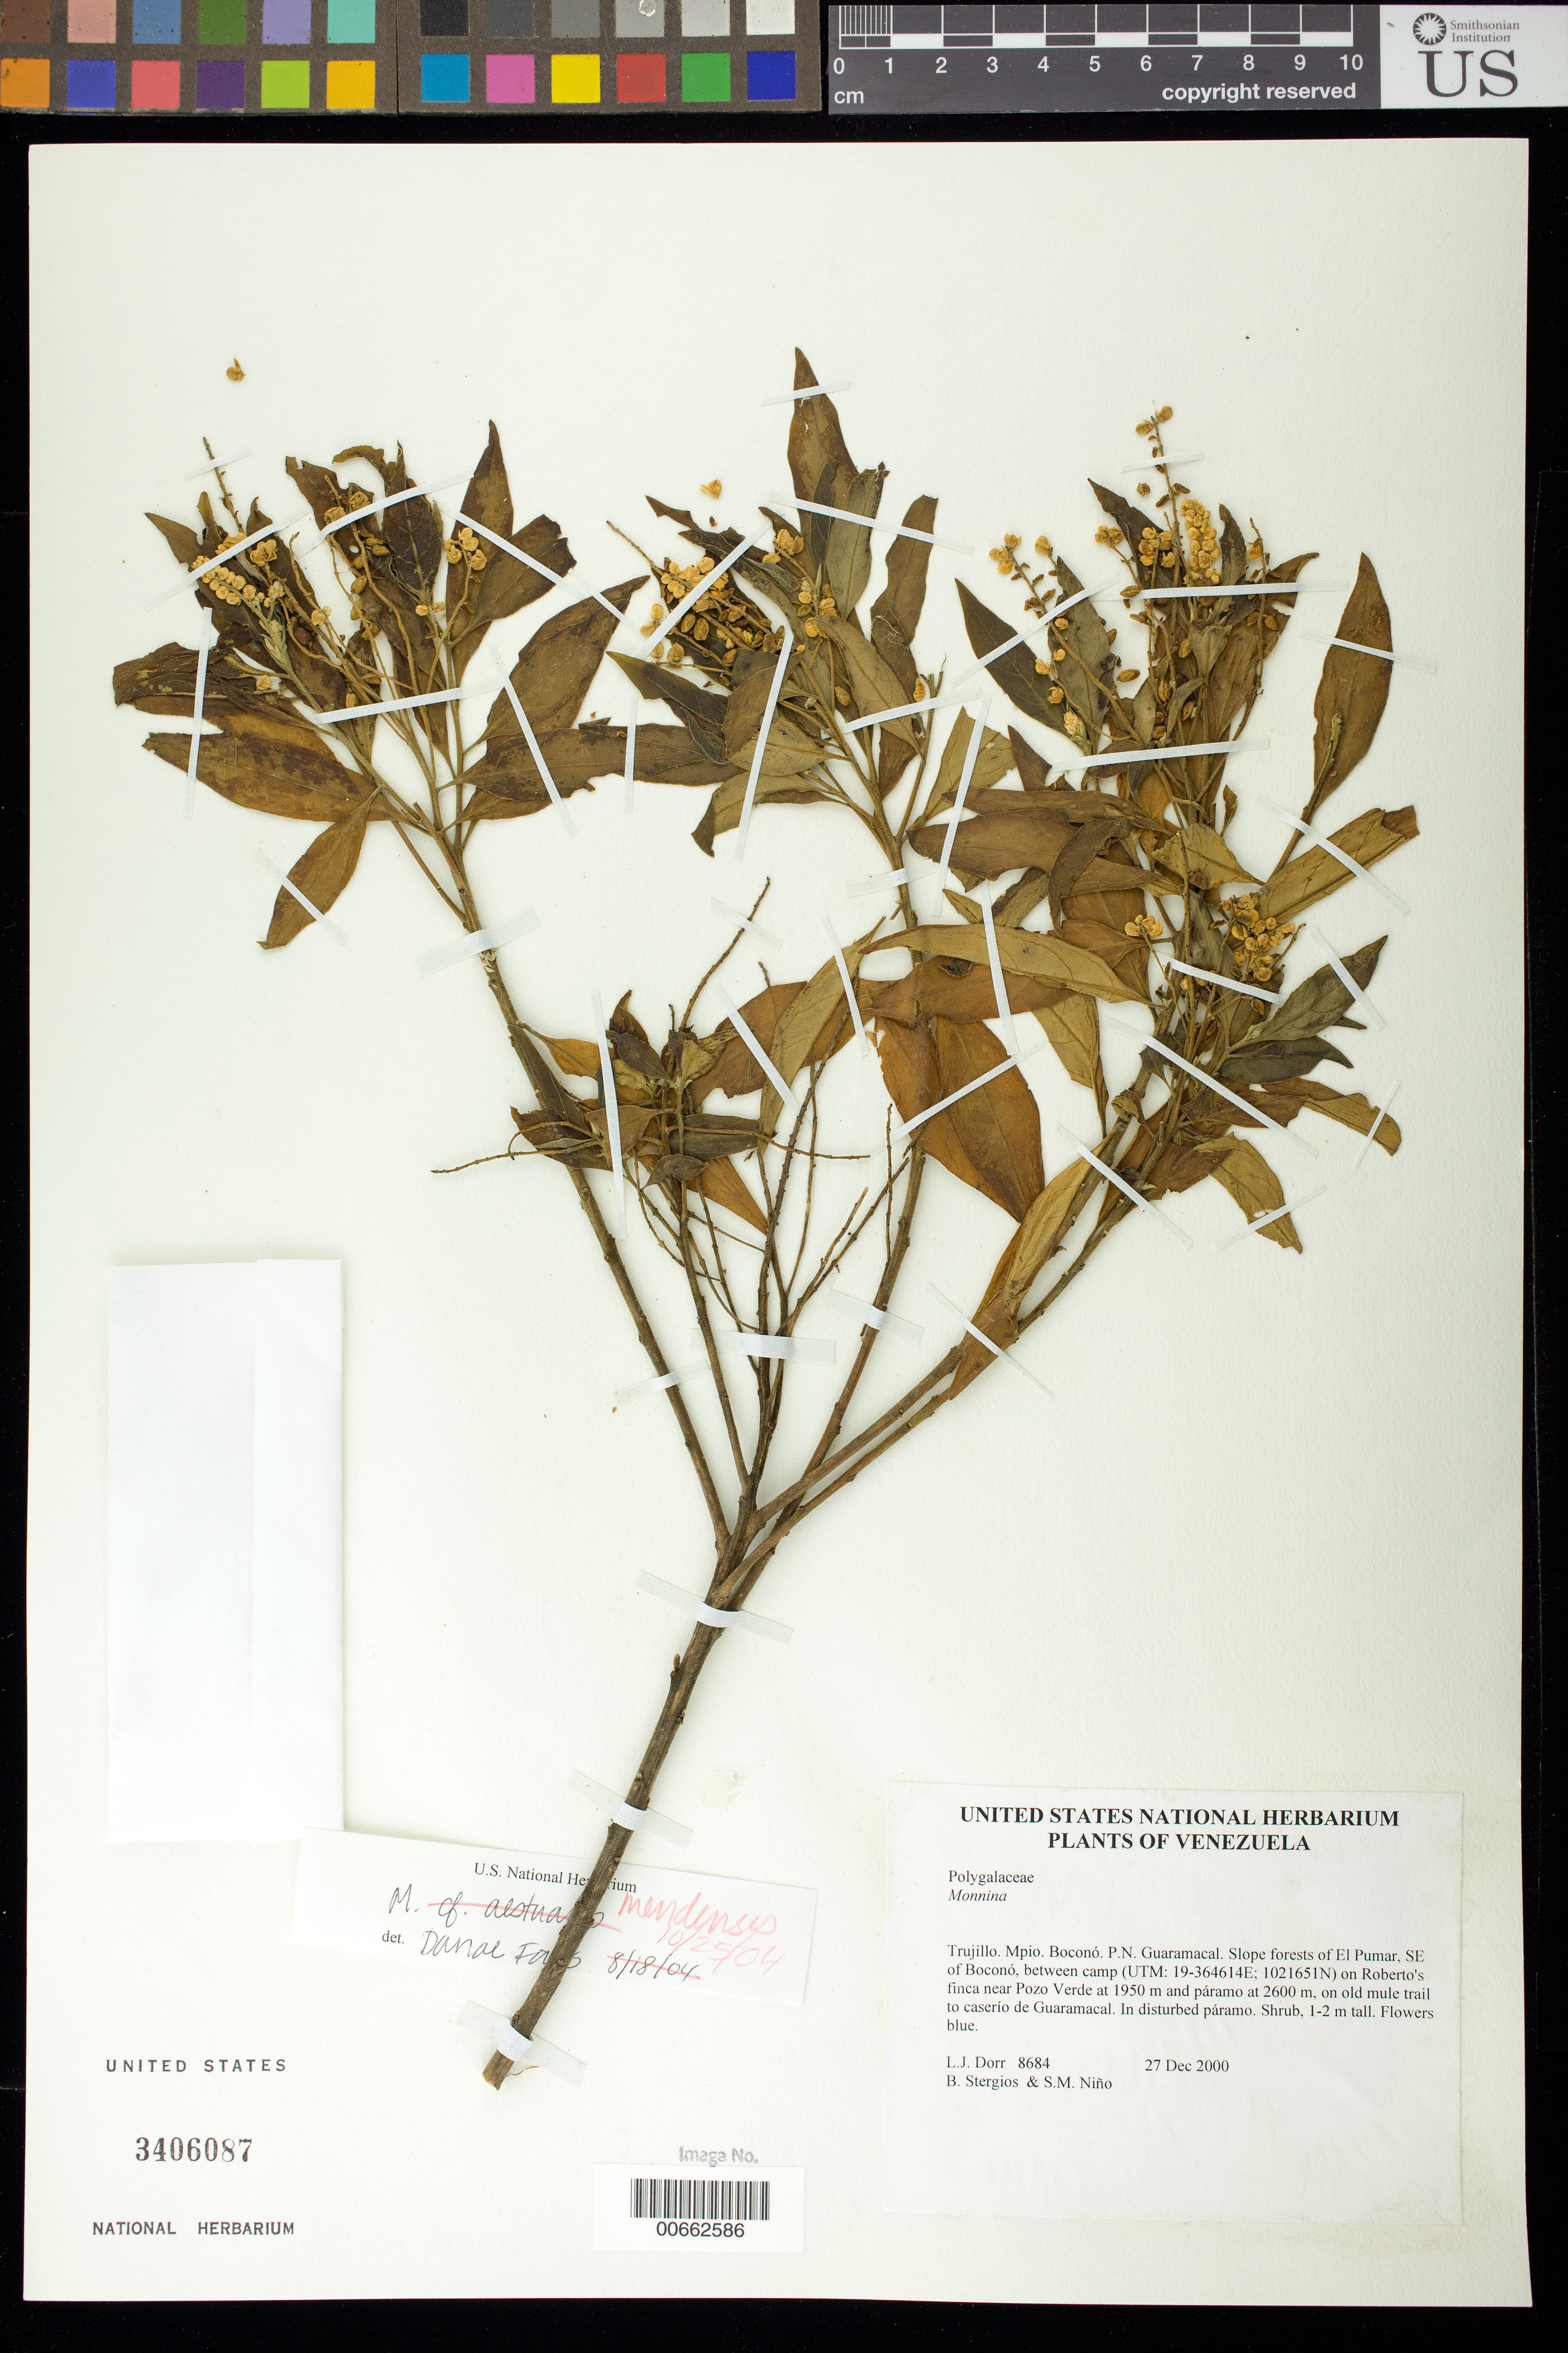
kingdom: Plantae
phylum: Tracheophyta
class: Magnoliopsida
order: Fabales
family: Polygalaceae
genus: Monnina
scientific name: Monnina sp.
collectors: L. J. Dorr, B. G. Stergios & S. M. Niño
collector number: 8684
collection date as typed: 27 Dec 2000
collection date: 2000-12-27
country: Venezuela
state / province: Trujillo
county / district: Boconó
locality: Parque Nacional Guaramacal. El Pumar, SE of Boconó, between camp on Roberto's finca near Pozo Verde at 1950 m and páramo at 2600 m, on old mule trail to caserío de Guaramacal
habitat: In disturbed páramo.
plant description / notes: PORT, US, VEN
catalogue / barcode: US 3406087